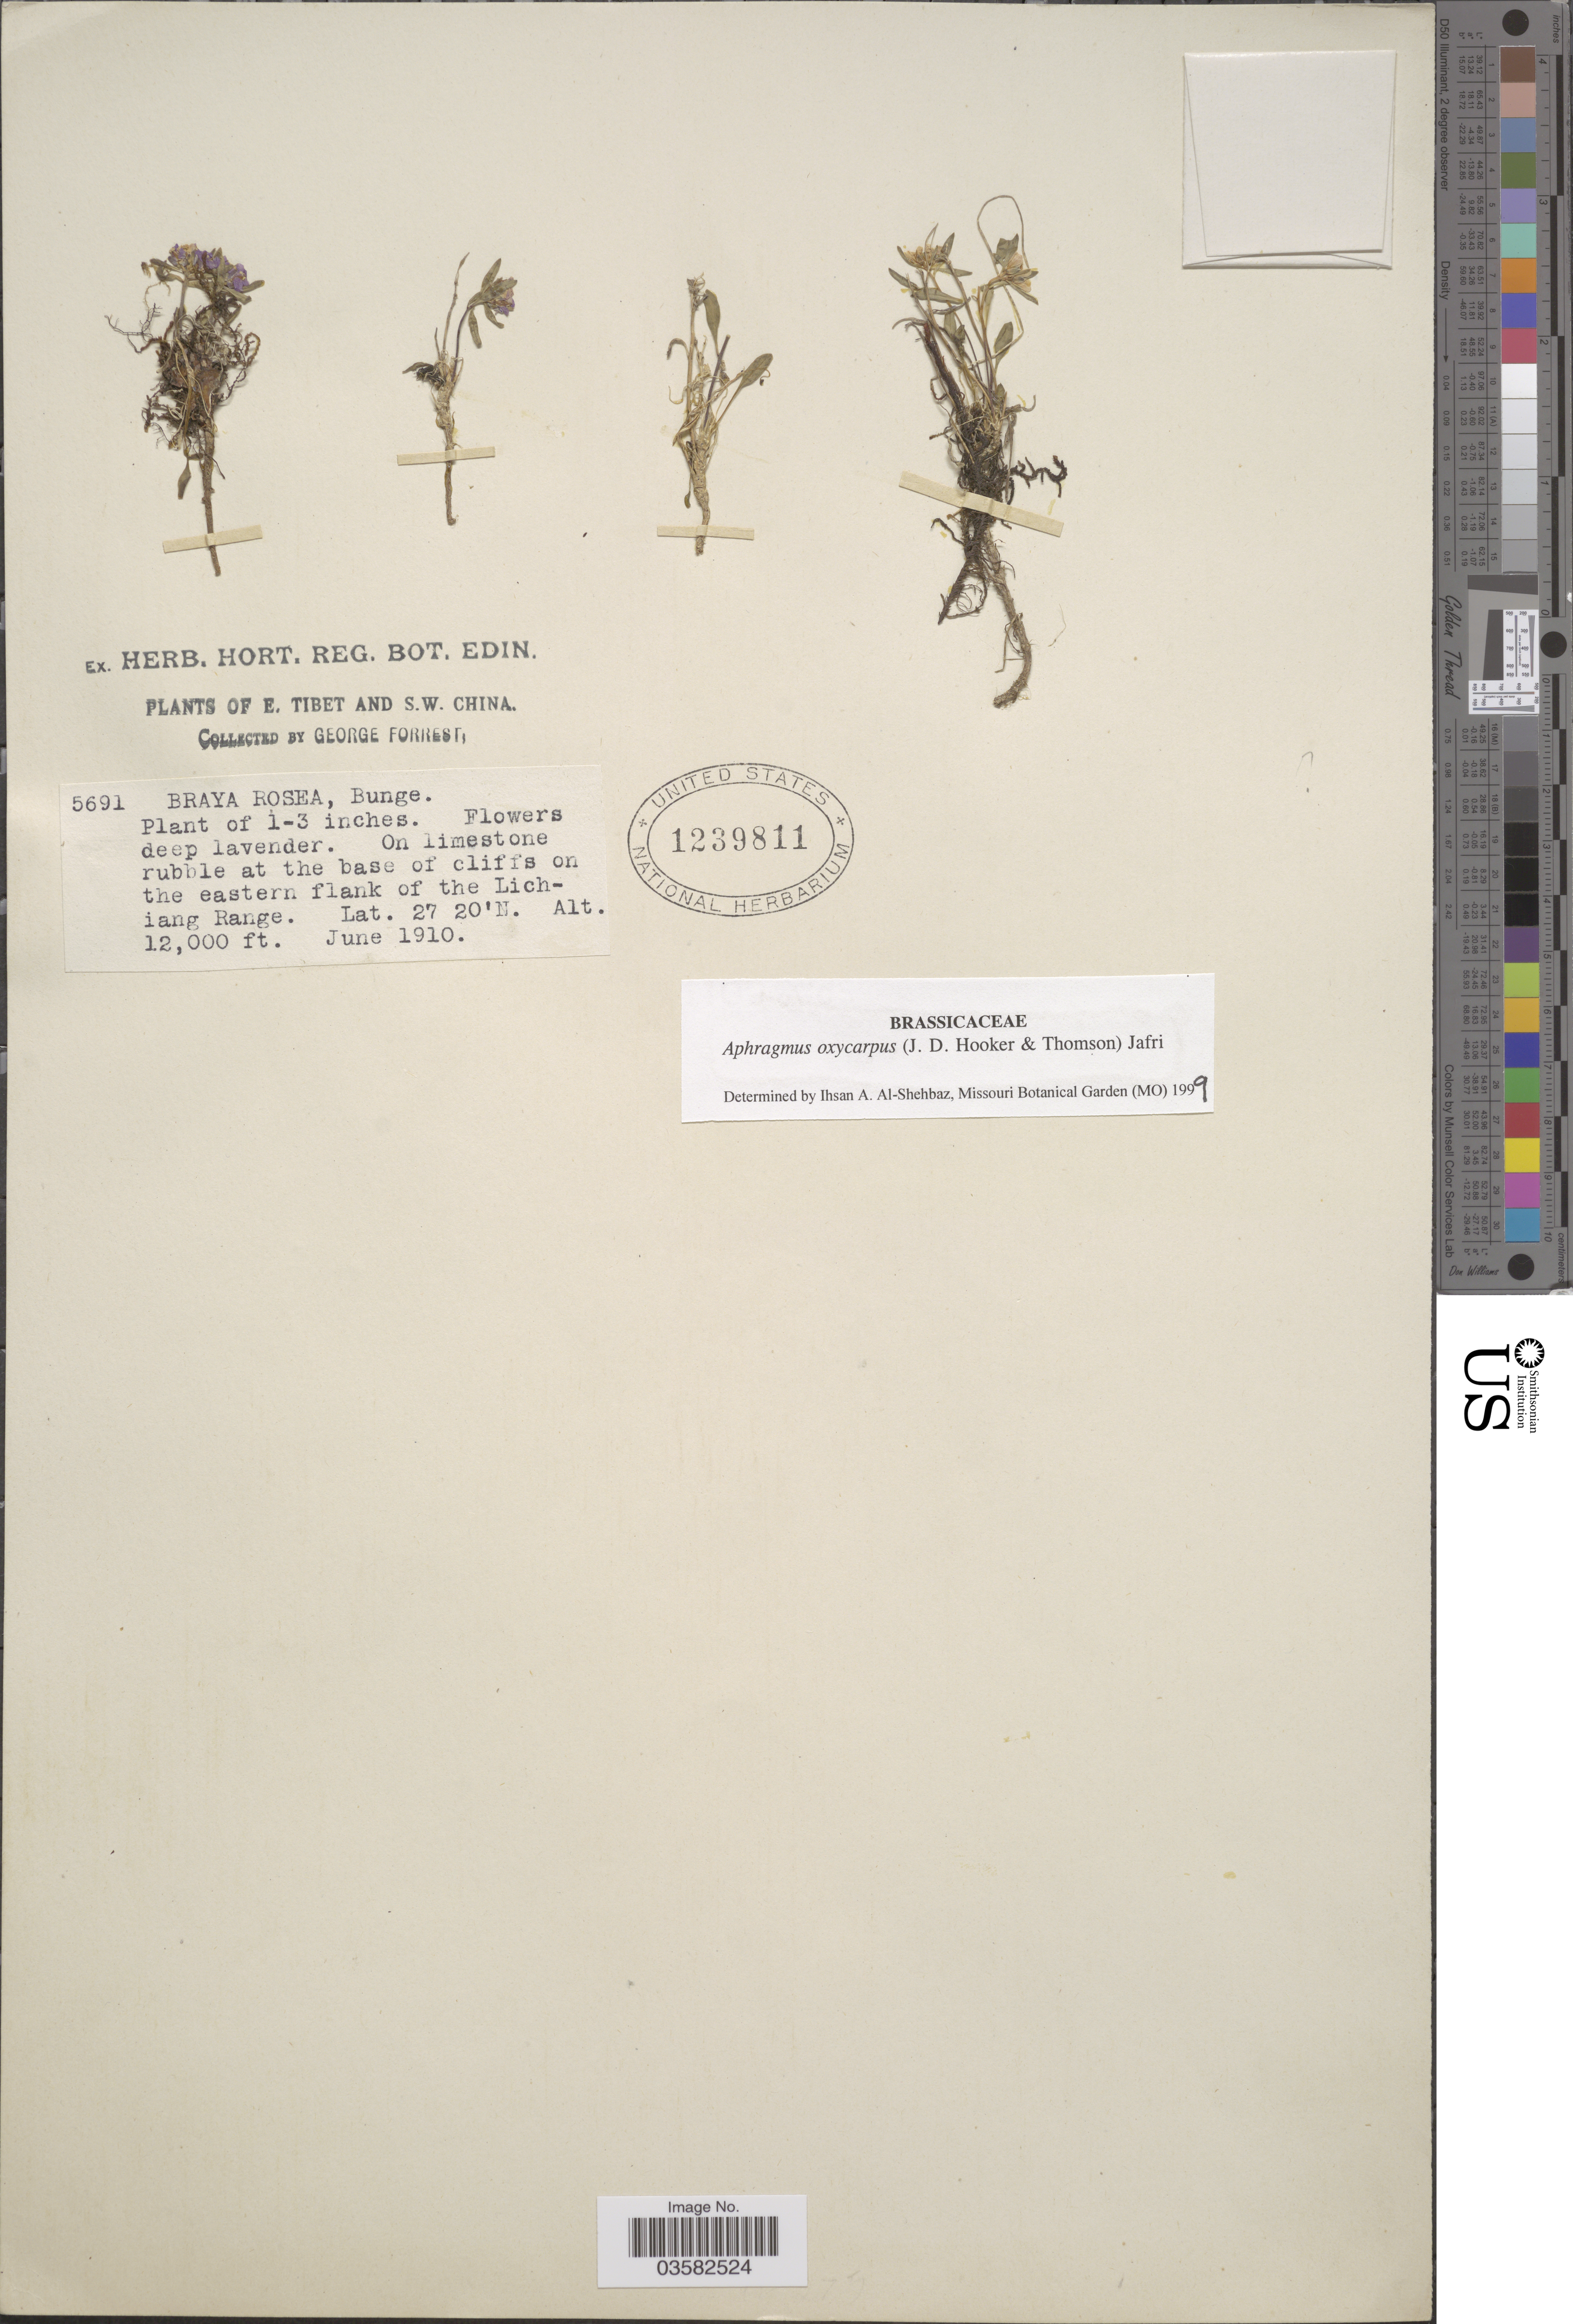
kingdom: Plantae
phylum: Tracheophyta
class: Magnoliopsida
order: Brassicales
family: Brassicaceae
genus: Aphragmus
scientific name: Aphragmus oxycarpus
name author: (Hook. f. & Thoms.) Jafri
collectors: G. Forrest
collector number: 5691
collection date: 1910-06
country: China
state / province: Xizang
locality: E. Tibet and S.W. China. At the base of cliffs on the eastern flank of the Lichiang Range.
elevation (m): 3658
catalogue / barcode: US 1239811